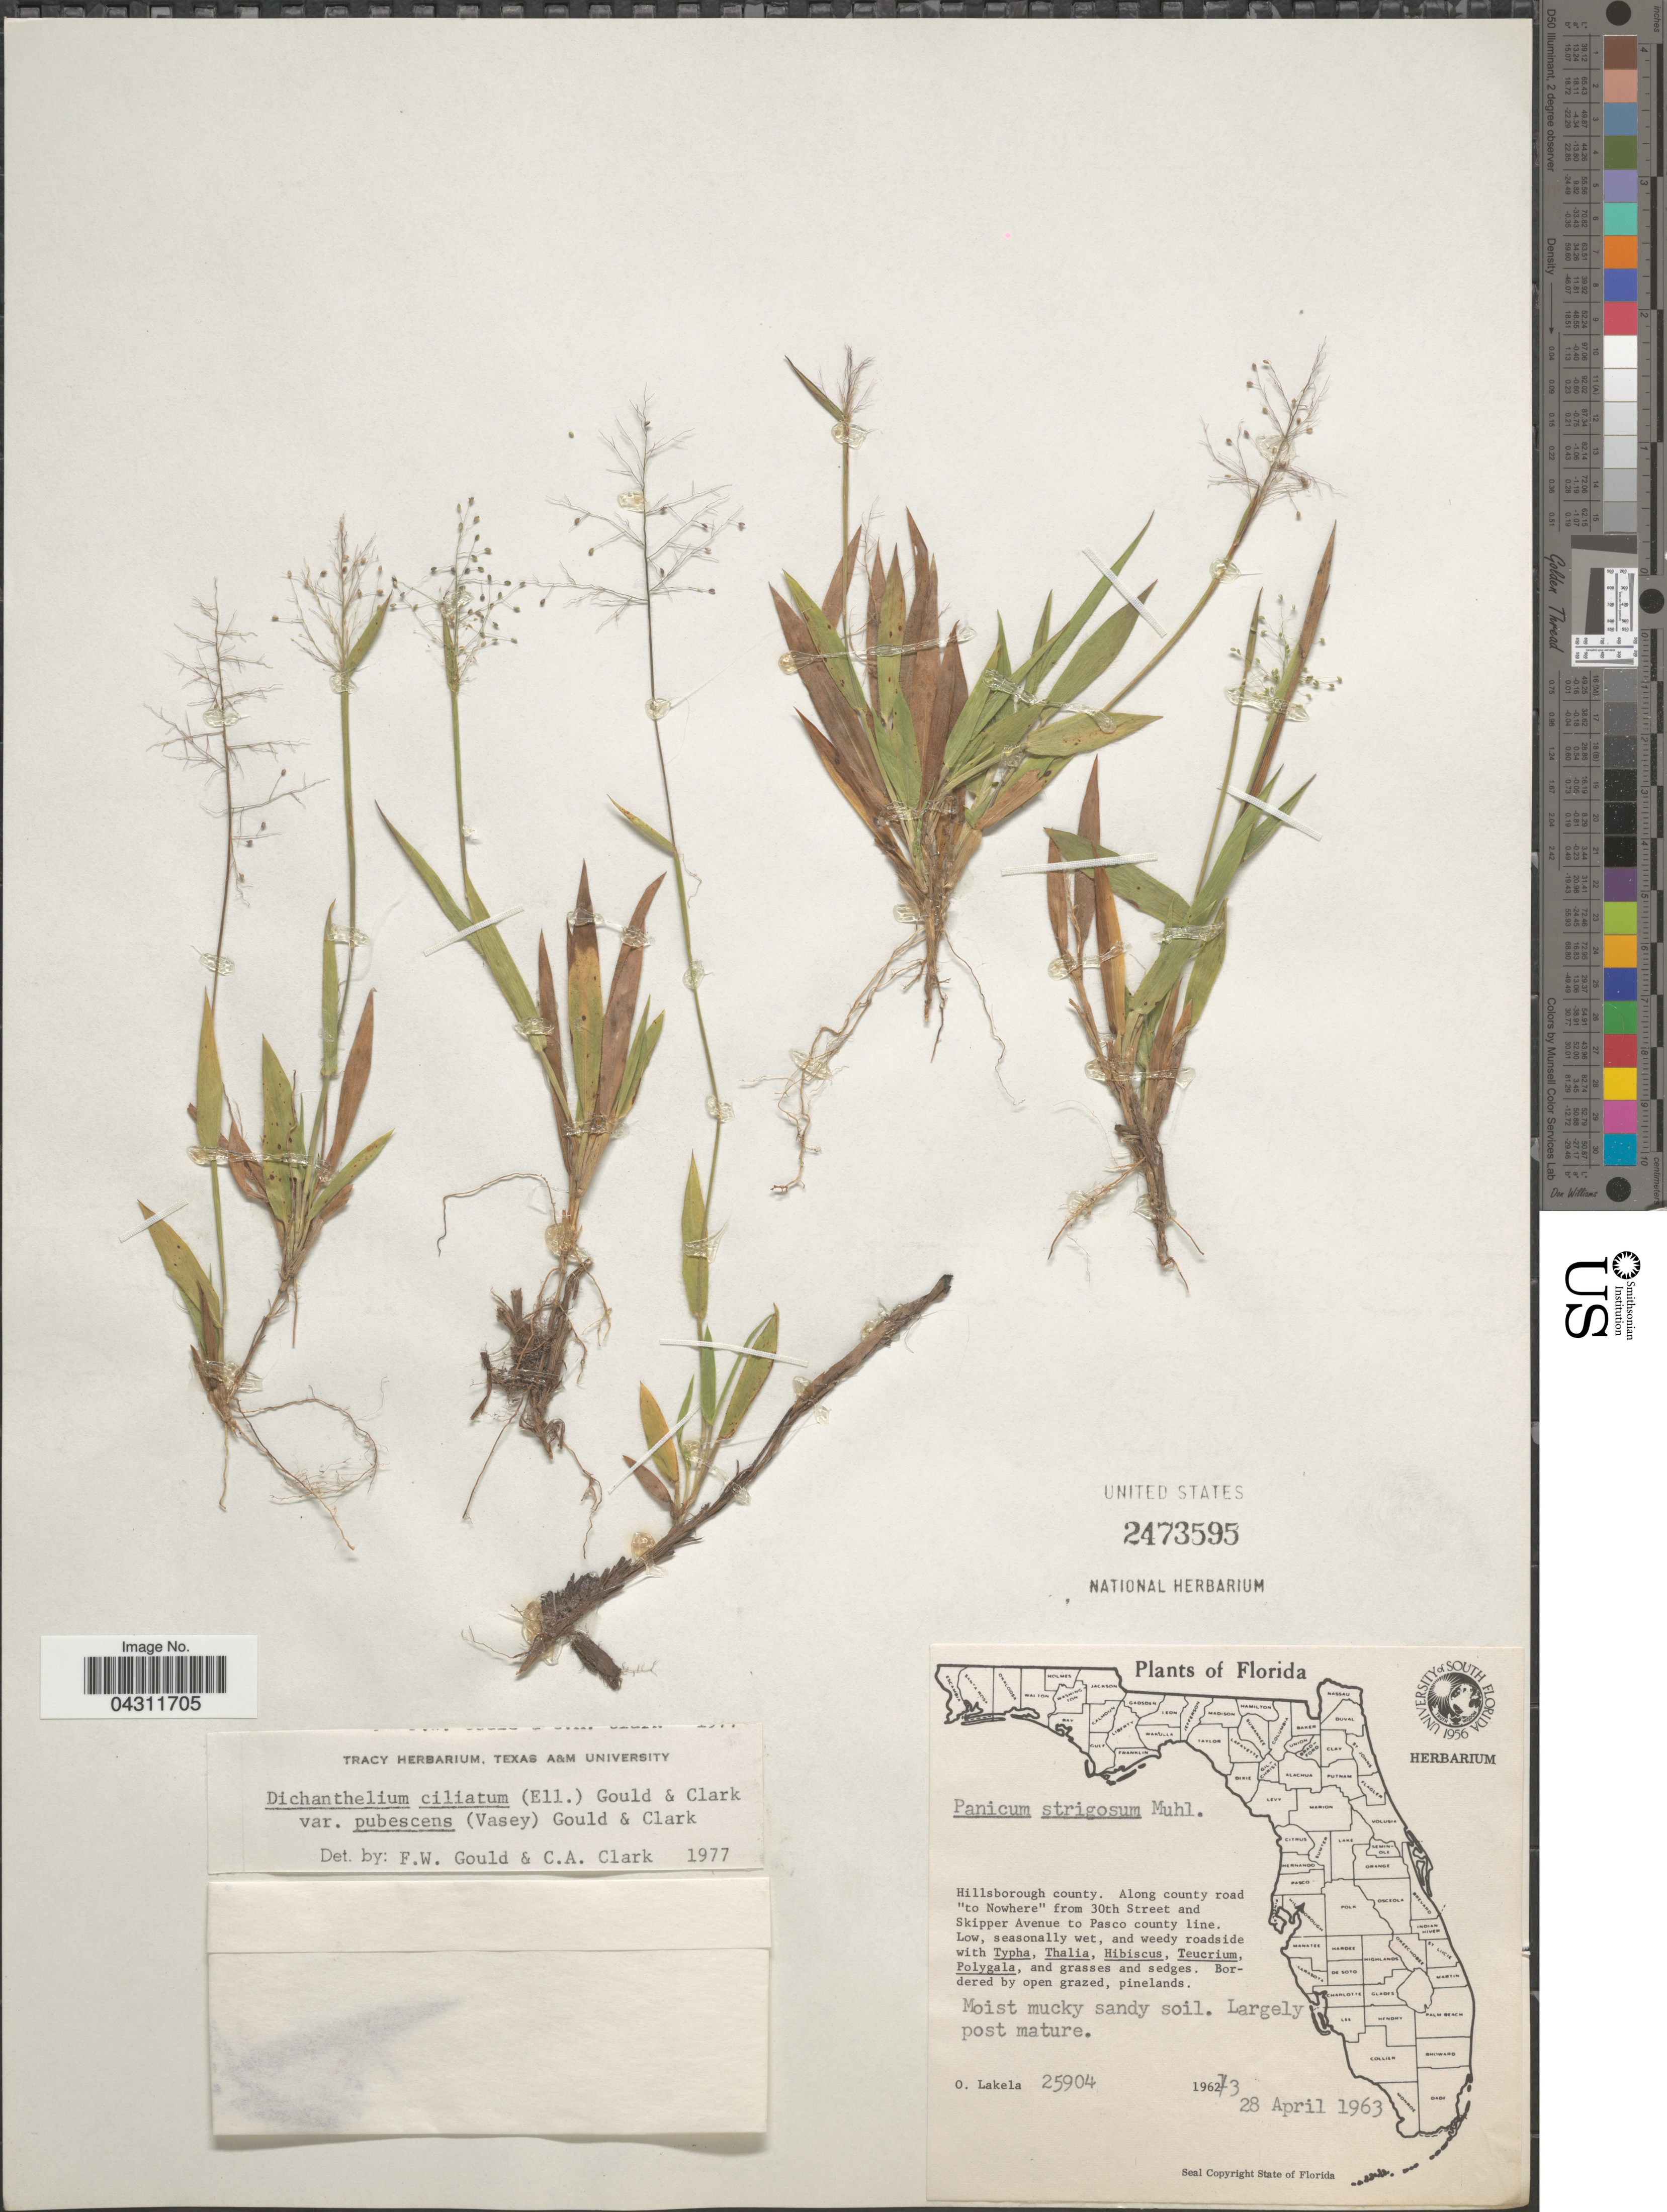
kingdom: Plantae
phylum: Tracheophyta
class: Liliopsida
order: Poales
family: Poaceae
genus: Dichanthelium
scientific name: Dichanthelium strigosum var. glabrescens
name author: (Griseb.) Freckmann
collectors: O. Lakela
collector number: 25904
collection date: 1963-04-28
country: United States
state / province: Florida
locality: Hillsborough county. Along county road "to Nowhere" from 30th Street and Skipper Avenue to Pasco county line.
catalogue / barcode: US 2473595